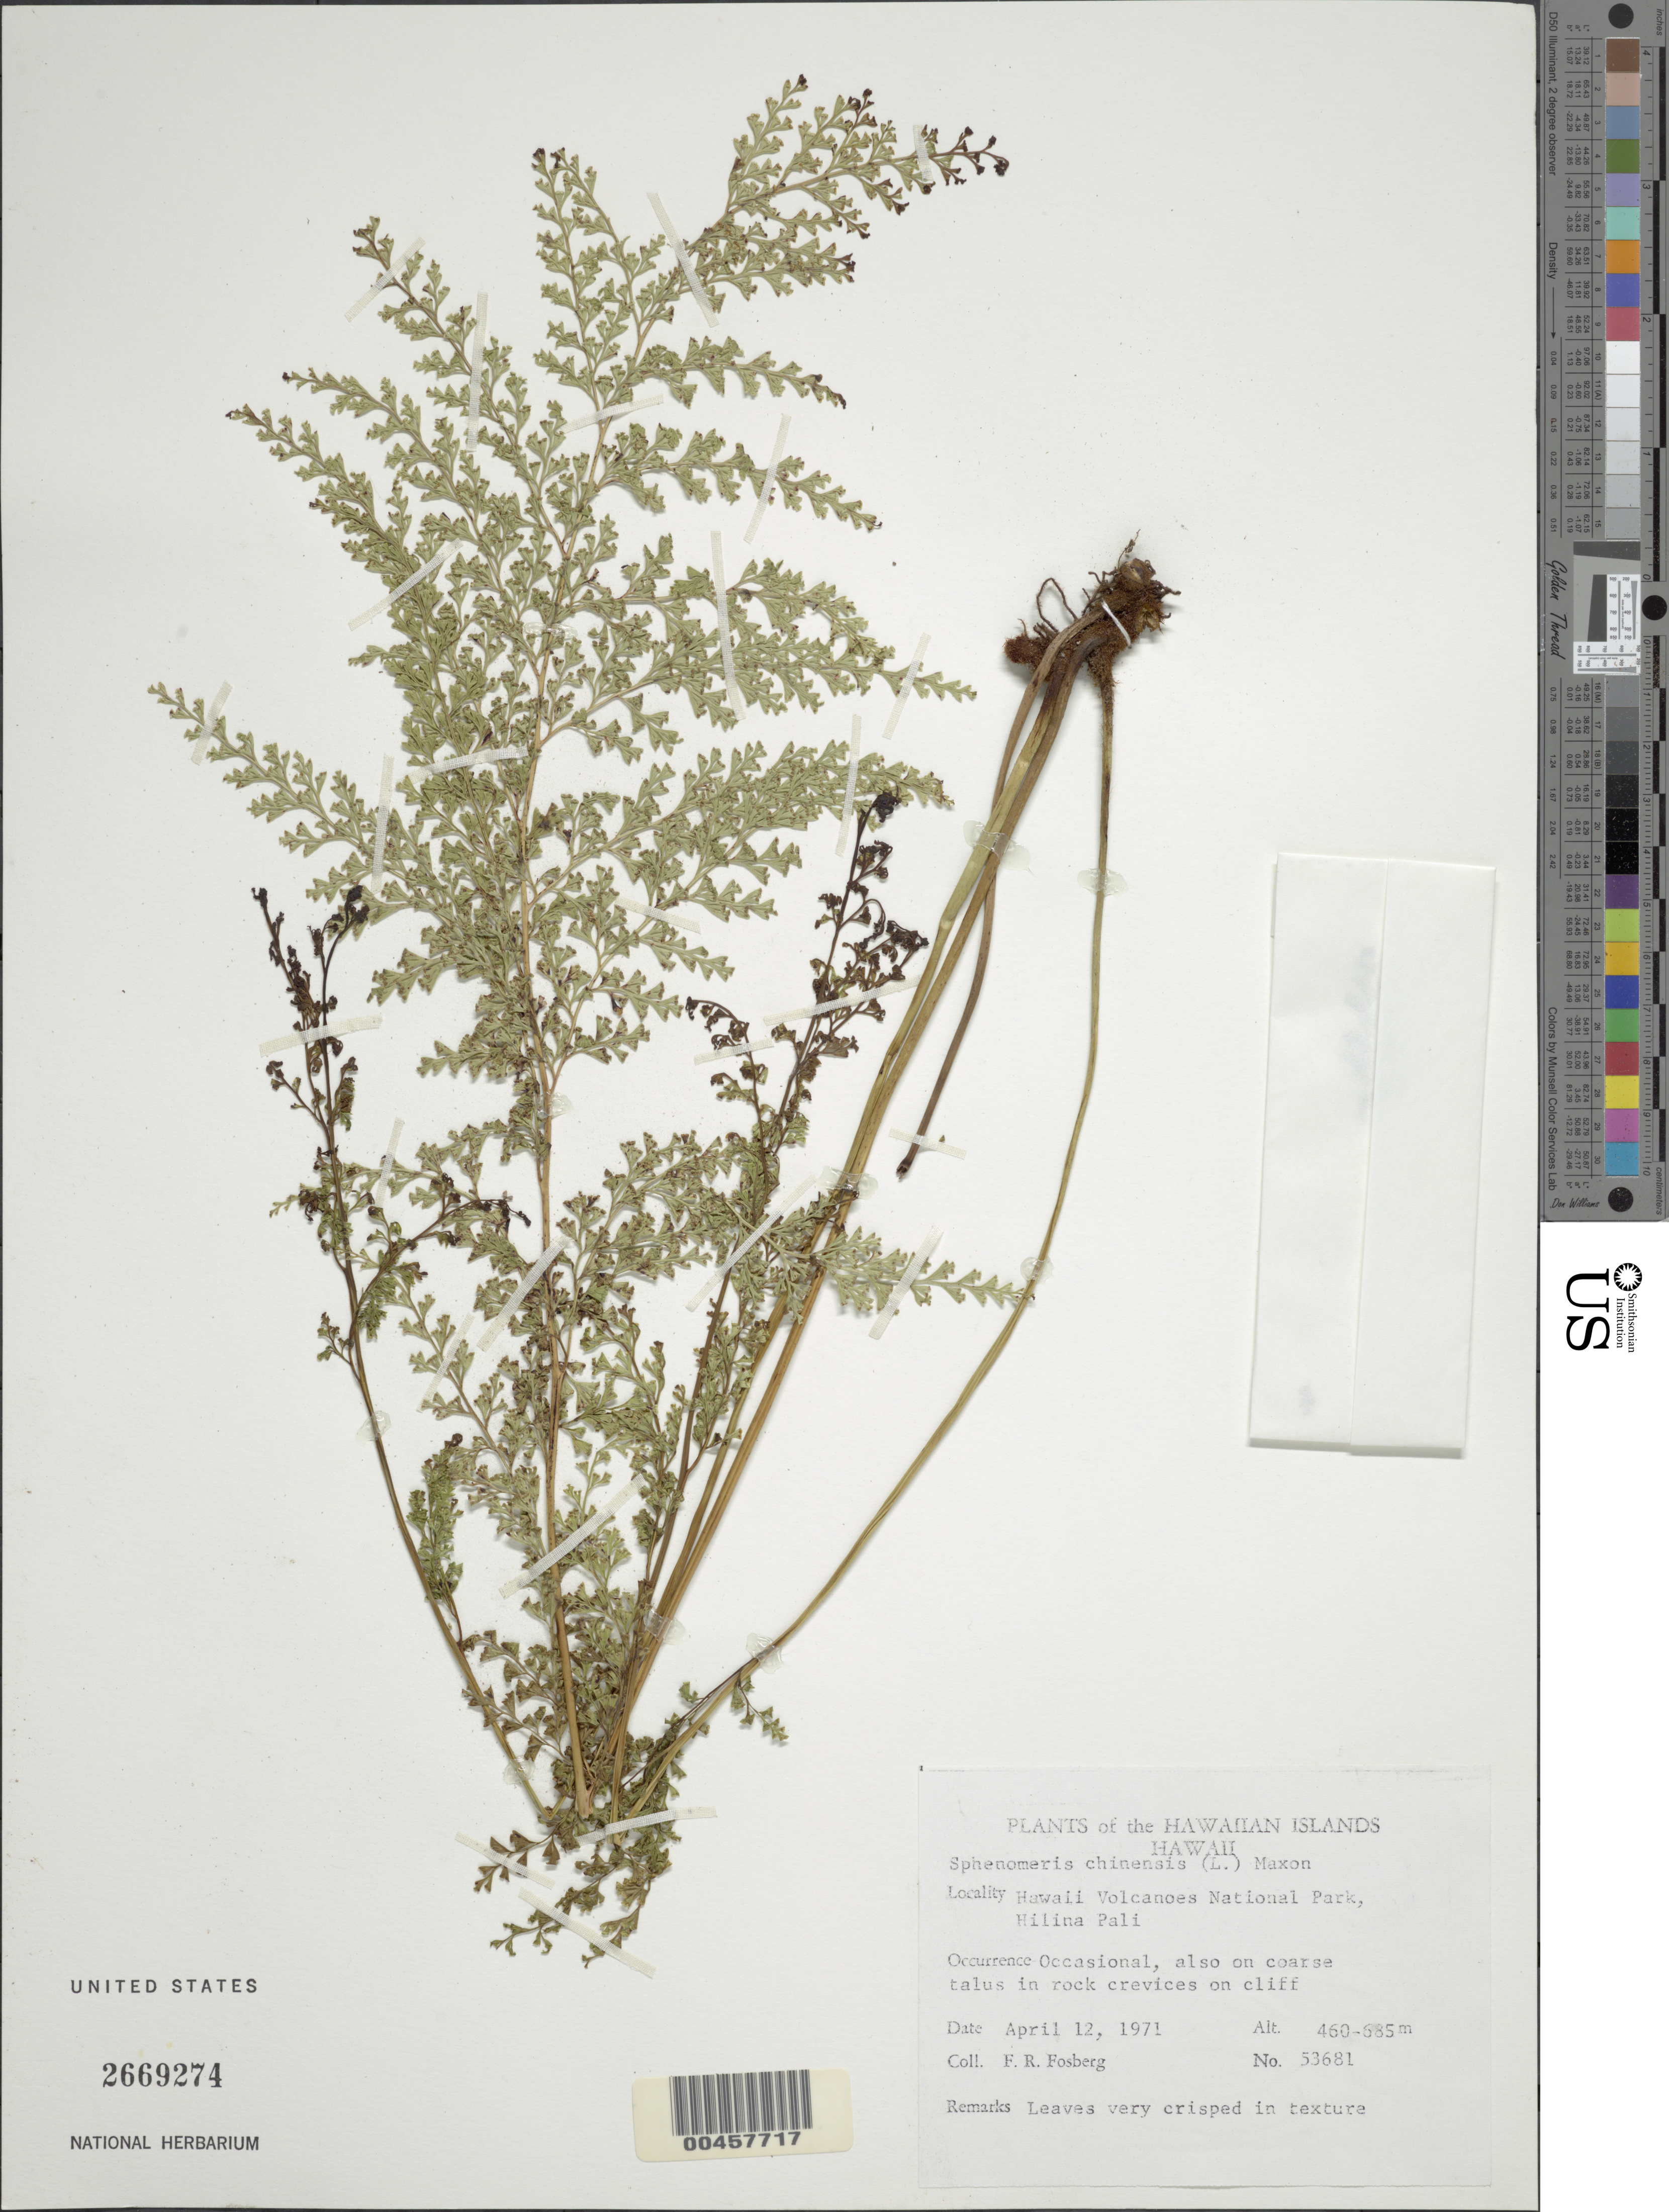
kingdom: Plantae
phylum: Tracheophyta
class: Polypodiopsida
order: Polypodiales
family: Lindsaeaceae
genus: Sphenomeris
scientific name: Sphenomeris chinensis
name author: (L.) Maxon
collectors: F. R. Fosberg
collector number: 53681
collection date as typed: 12 Apr 1971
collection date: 1971-04-12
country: United States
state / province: Hawaii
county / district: Hawaii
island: Hawaii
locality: Hawaii Volcanoes National Park, Hilina Pali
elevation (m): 460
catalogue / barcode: US 2669274